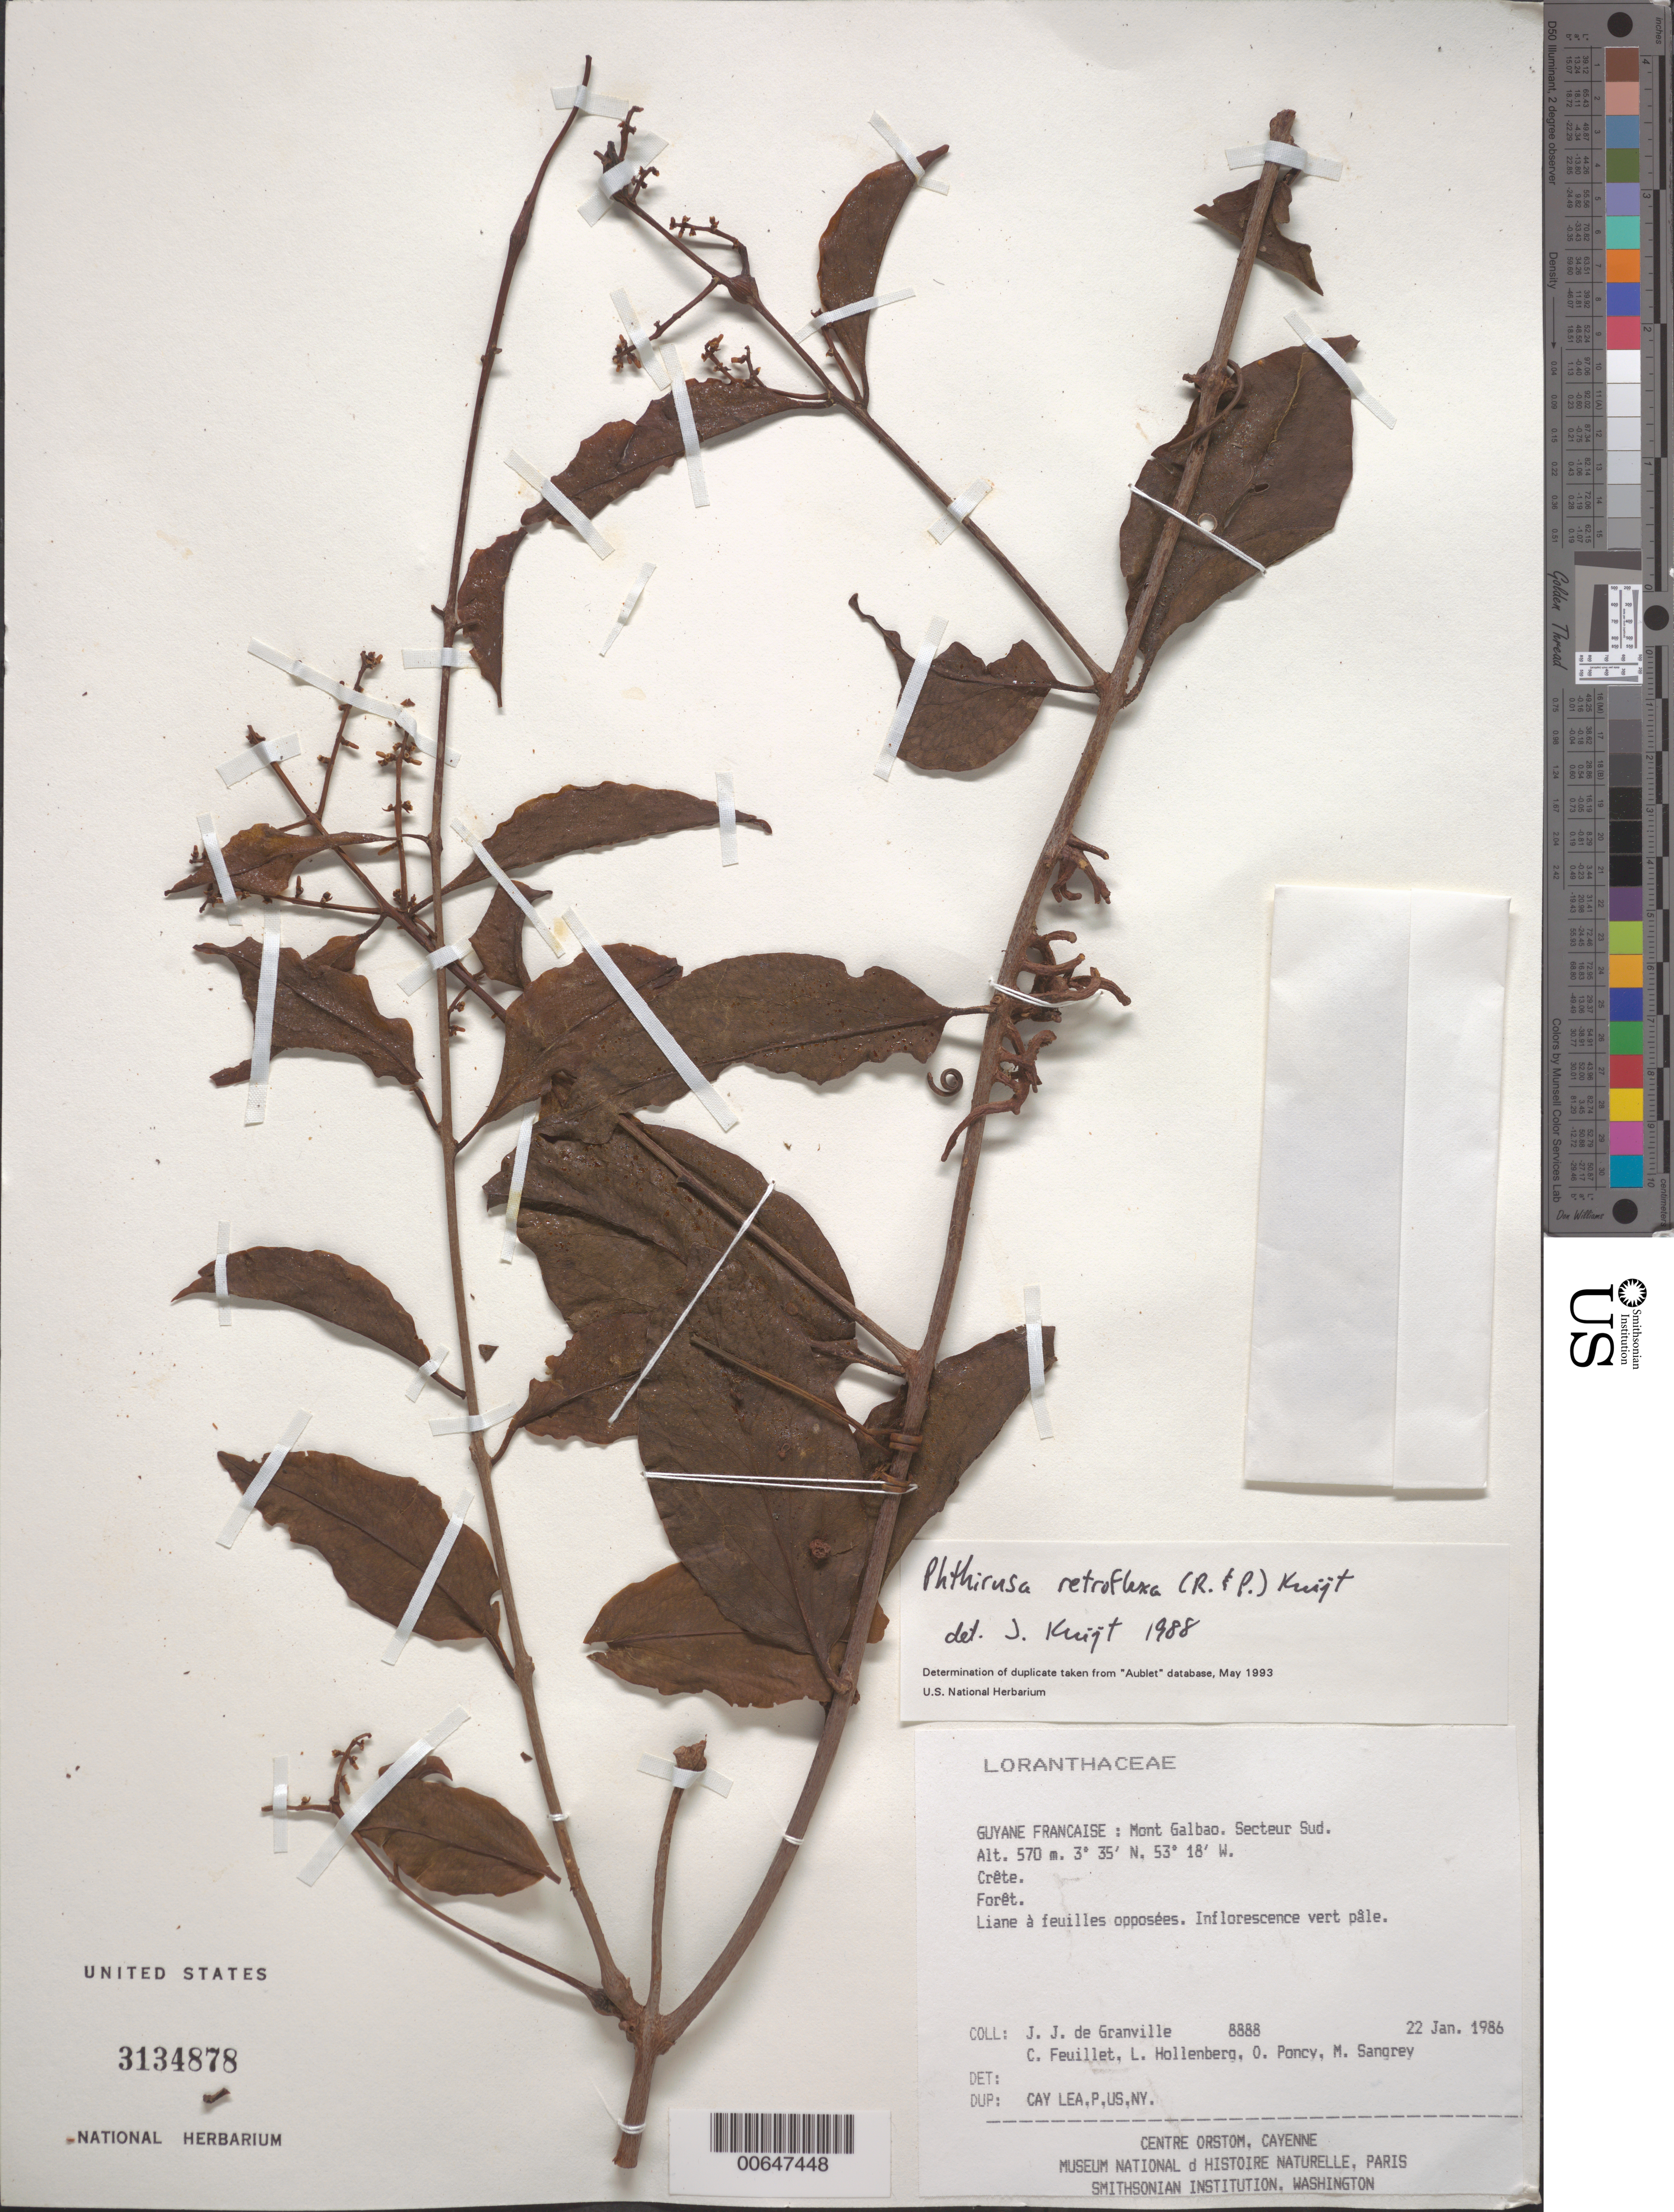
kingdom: Plantae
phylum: Tracheophyta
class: Magnoliopsida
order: Santalales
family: Loranthaceae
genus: Phthirusa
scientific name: Phthirusa retroflexa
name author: (Ruiz & Pav.) Kuijt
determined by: Kuijt, Job, (CANADA)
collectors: J.-J. de Granville, C. Feuillet, L. Hollenberg, O. Poncy & M. S. Sangrey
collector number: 8888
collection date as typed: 22-Jan-86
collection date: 1986-01-22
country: French Guiana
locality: Mont Galbao. Secteur Sud. Crête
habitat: Forêt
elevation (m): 570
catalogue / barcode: US 3134878